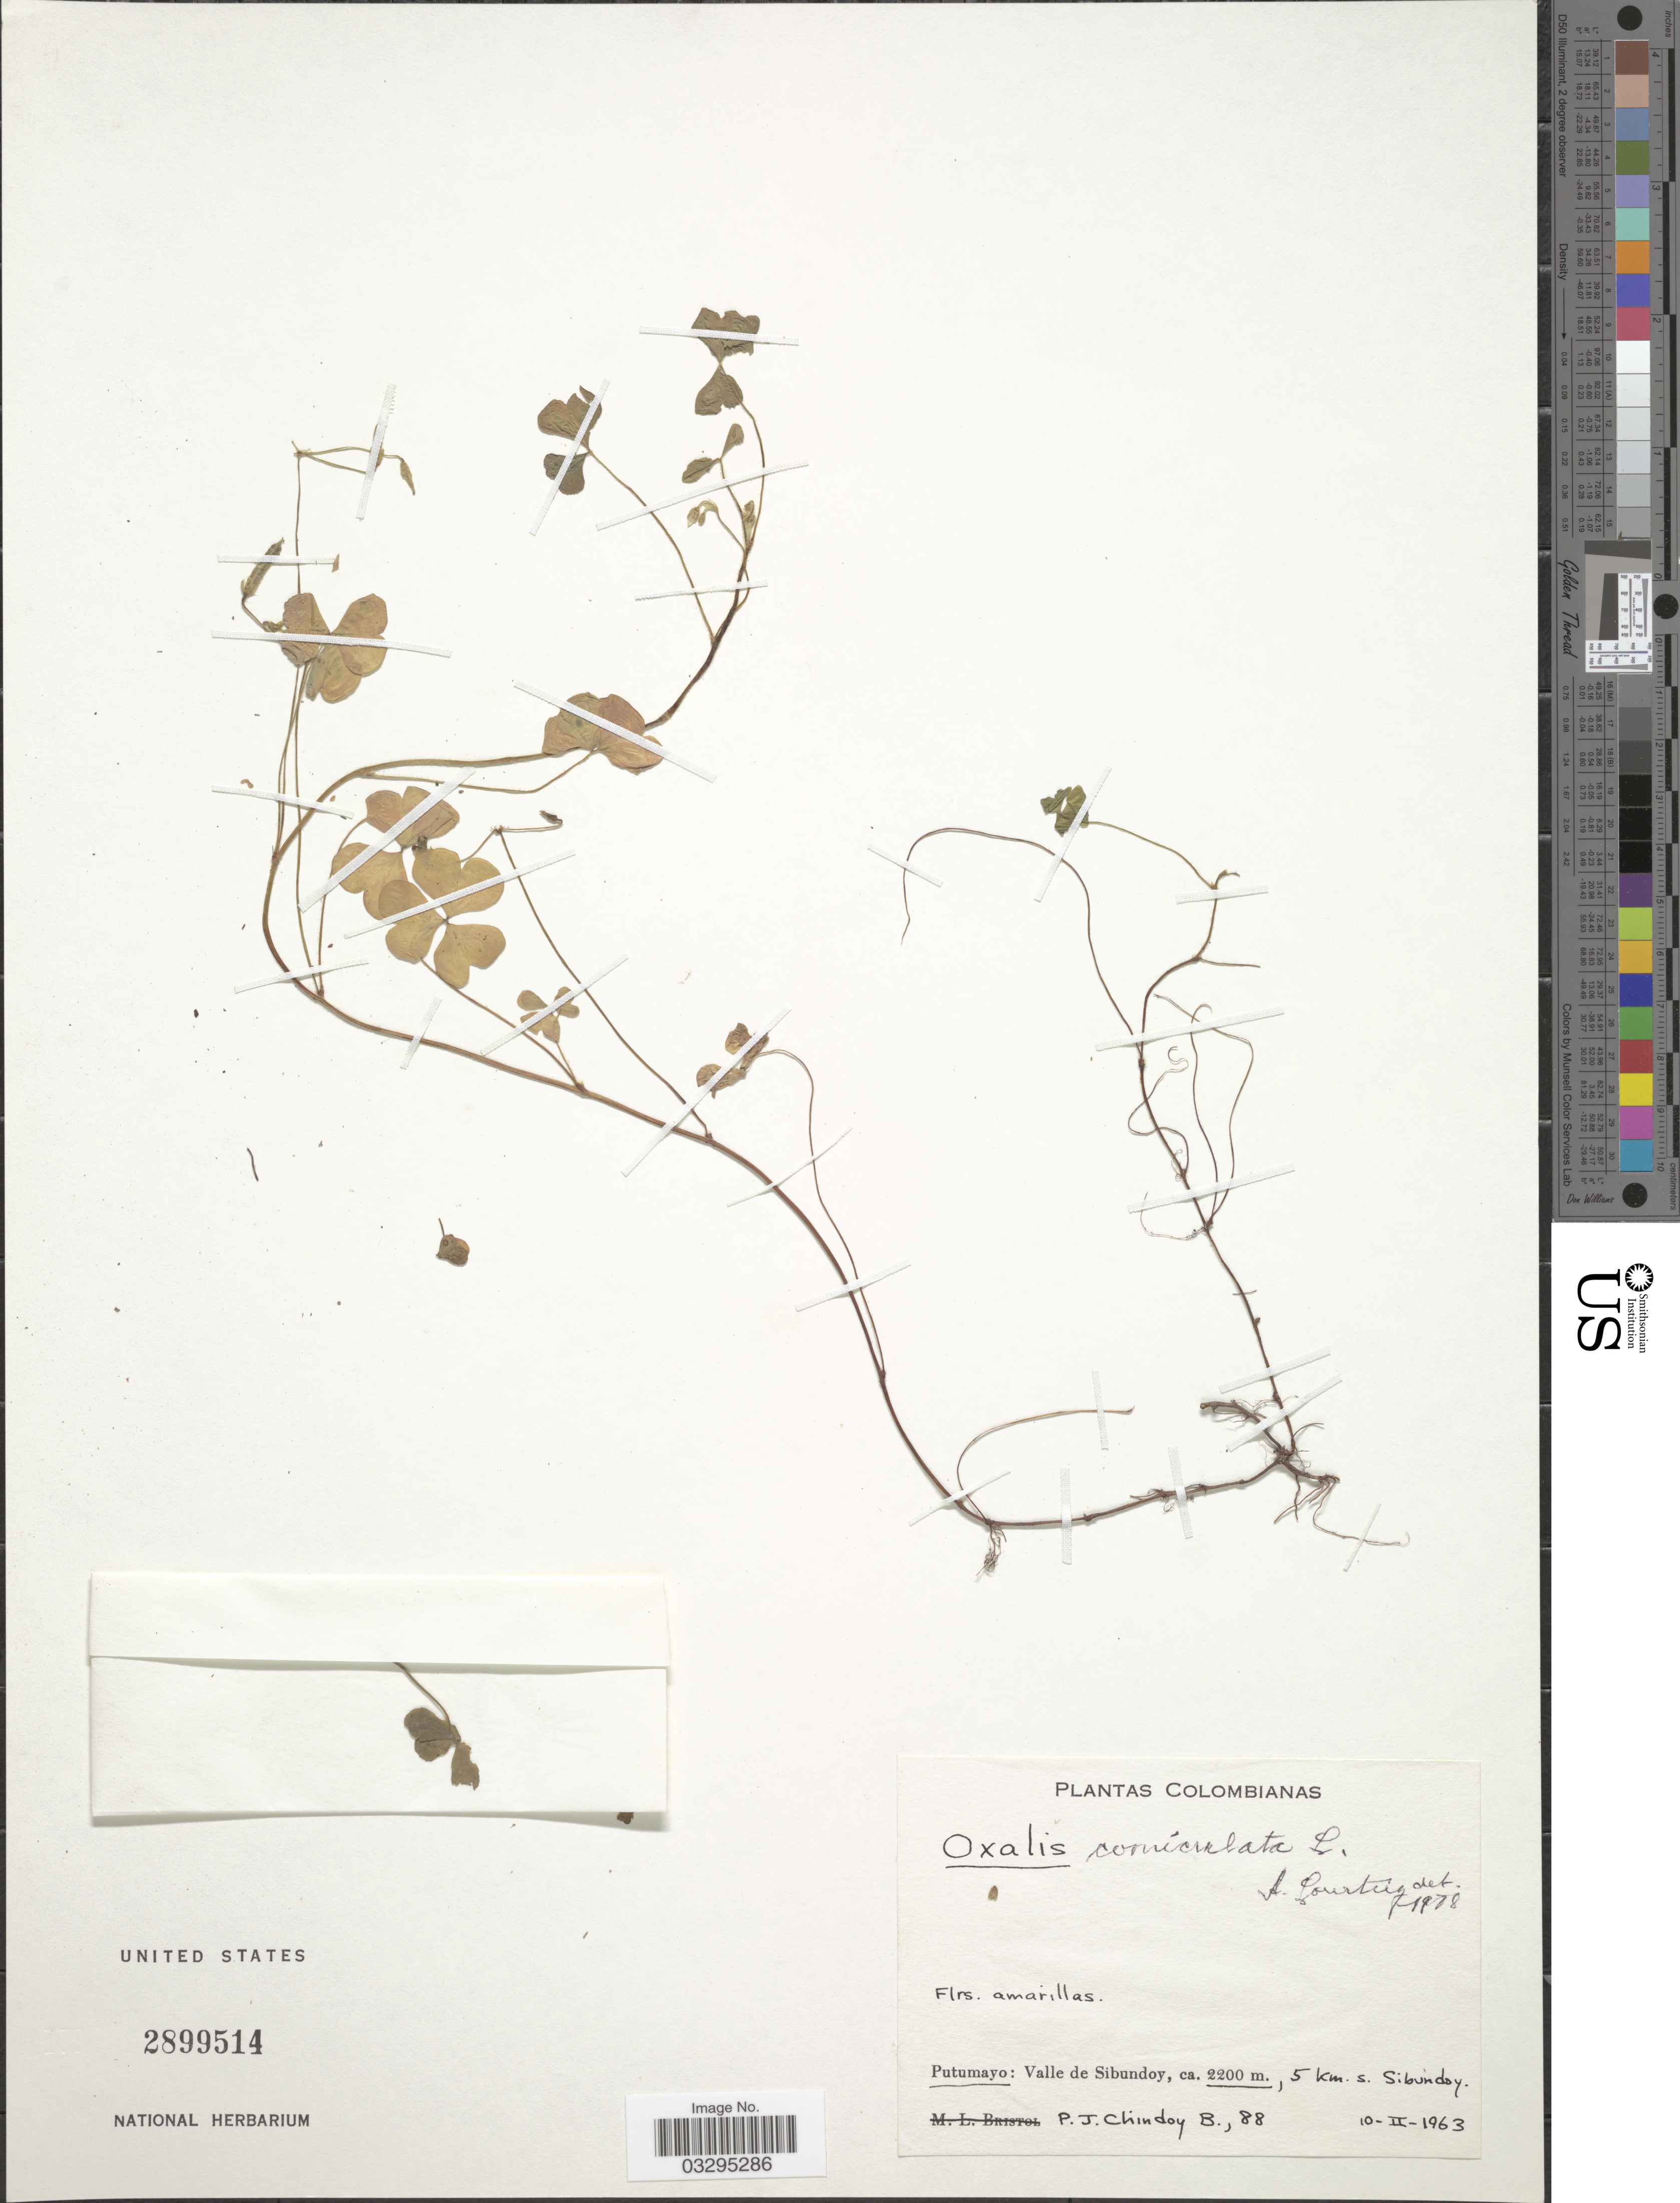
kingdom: Plantae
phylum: Tracheophyta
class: Magnoliopsida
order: Oxalidales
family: Oxalidaceae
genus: Oxalis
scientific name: Oxalis corniculata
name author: L.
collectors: P. Chindoy B.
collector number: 88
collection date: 1963-02-10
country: Colombia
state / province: Putumayo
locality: Valle de Sibundoy, 5 km. s. Sibundoy.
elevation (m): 2200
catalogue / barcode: US 2899514